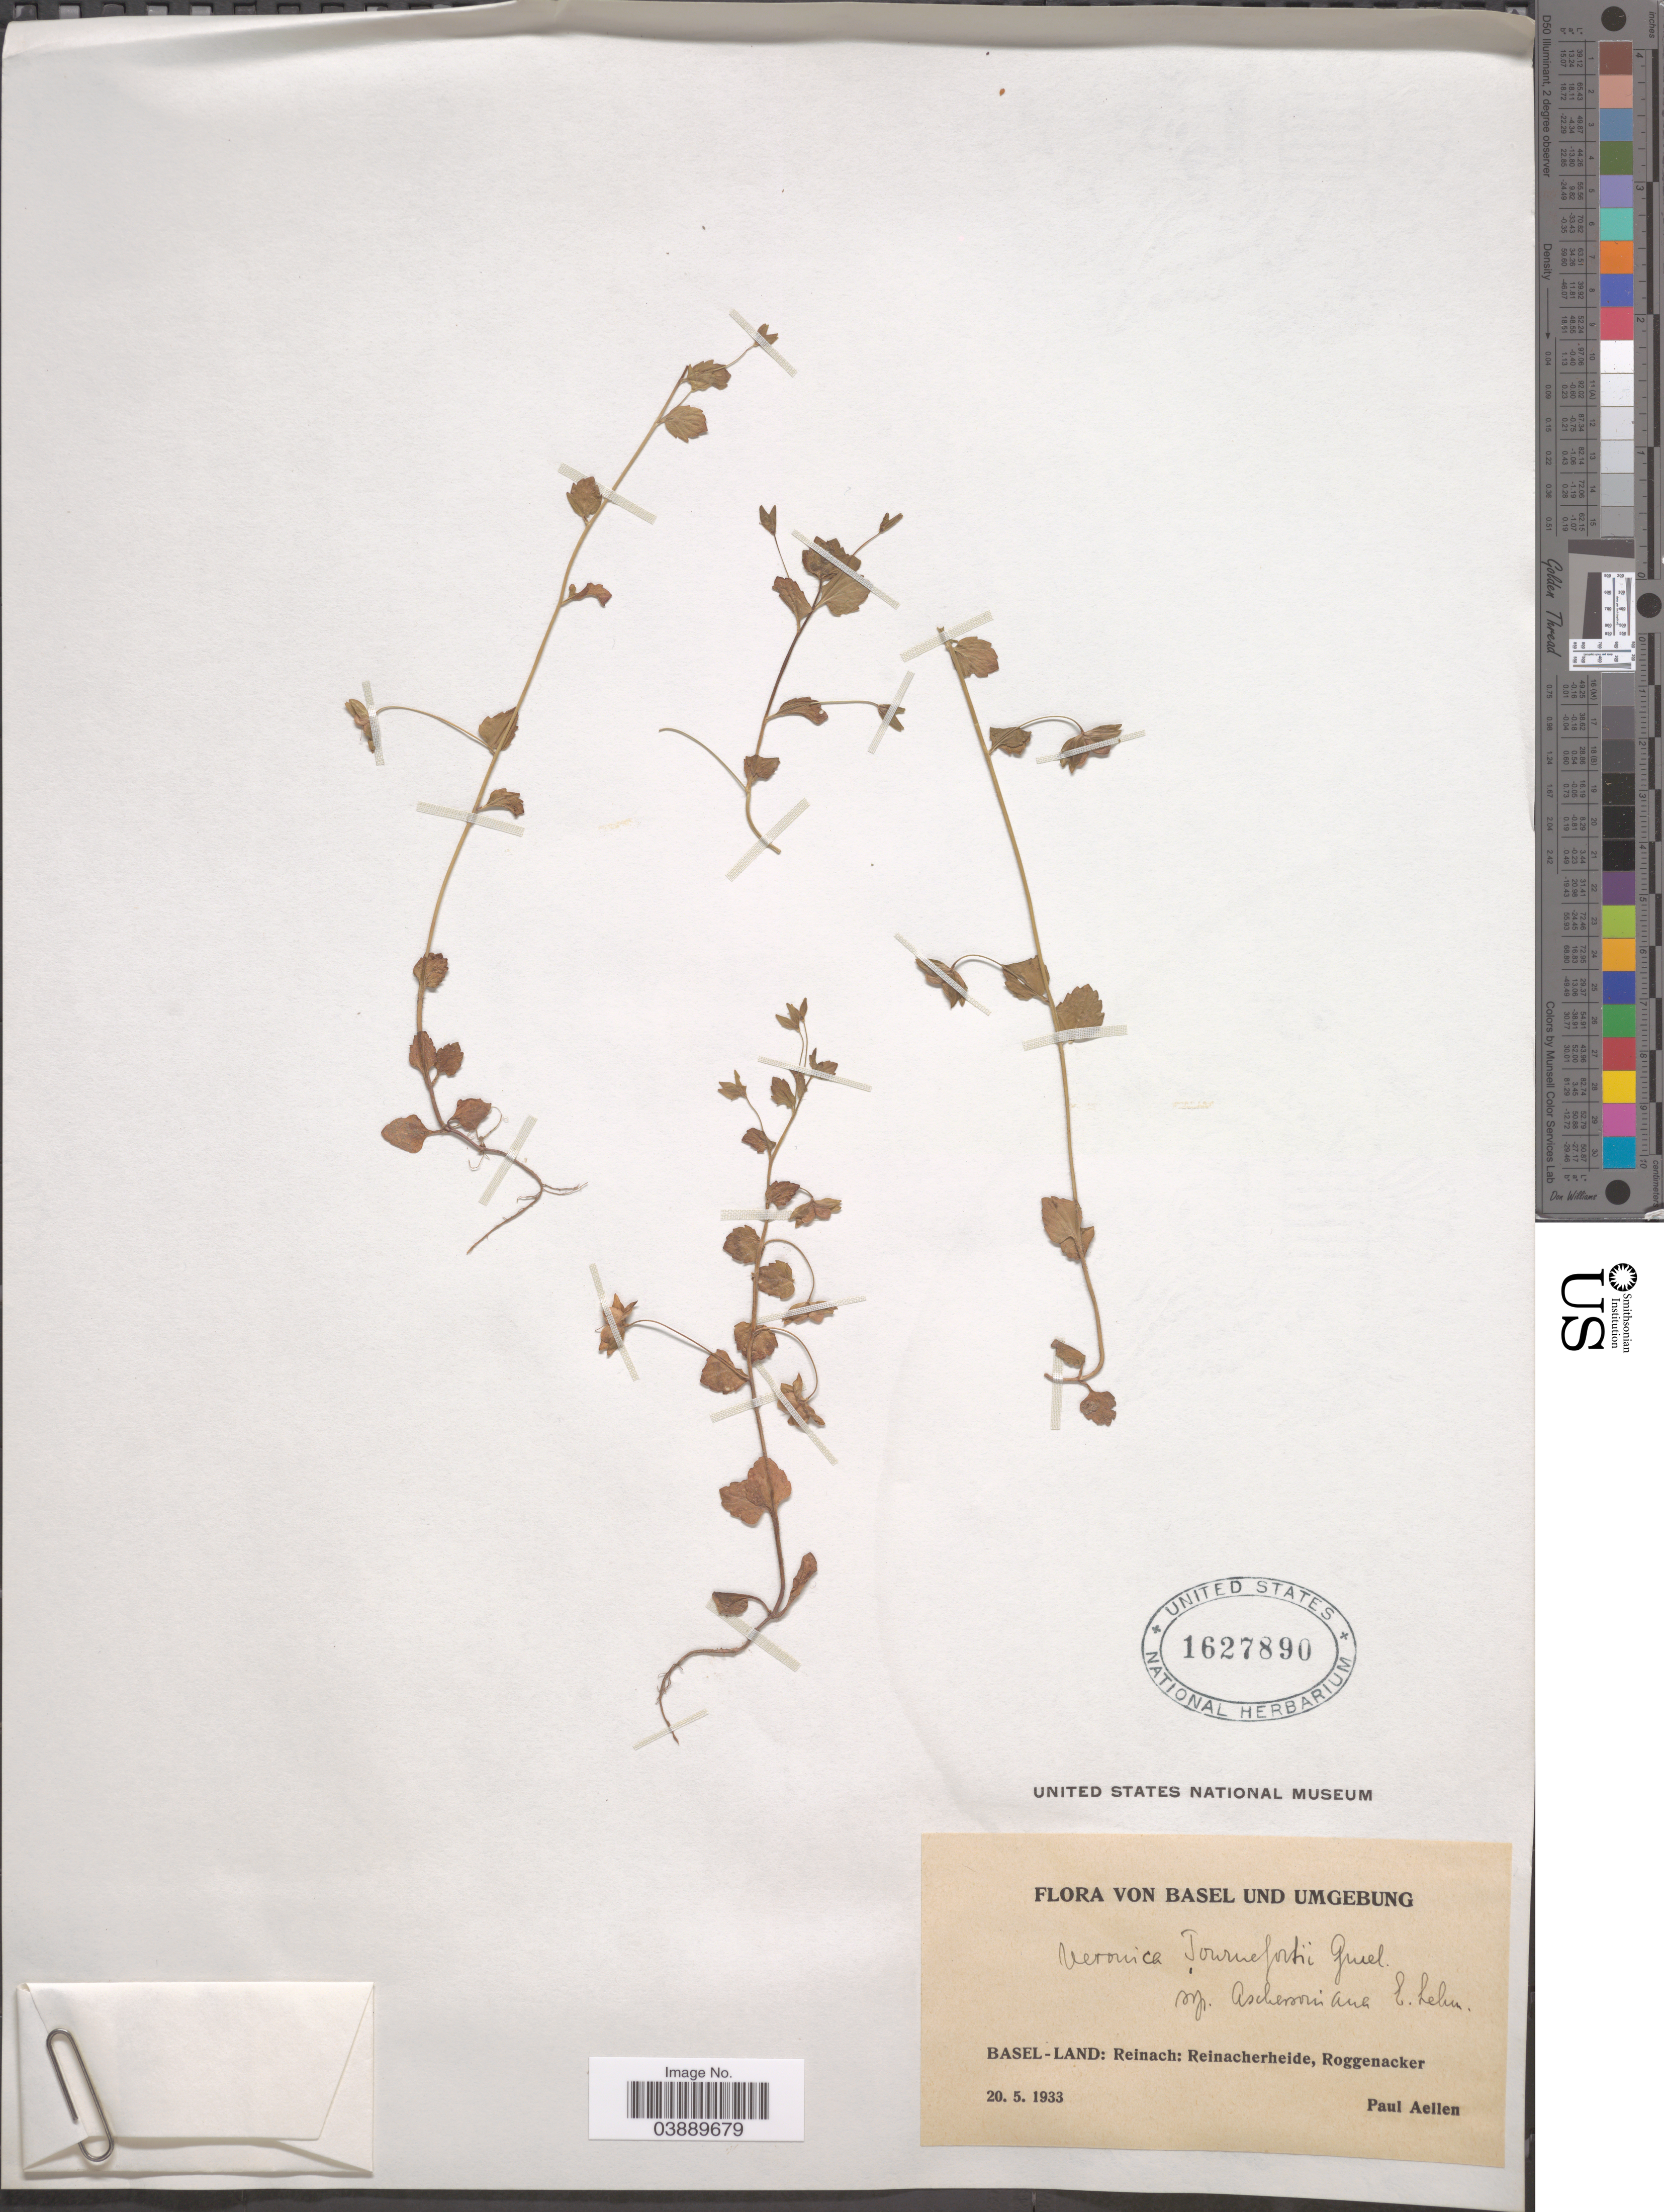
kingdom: Plantae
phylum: Tracheophyta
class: Magnoliopsida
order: Lamiales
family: Plantaginaceae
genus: Veronica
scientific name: Veronica persica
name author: Poir.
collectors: P. Aellen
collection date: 1933-05-20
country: Switzerland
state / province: Basel-Landschaft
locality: Basel und Umgebung. Basel-land: Reinach: Reinacherheide, Roggenacker.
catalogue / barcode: US 1627890